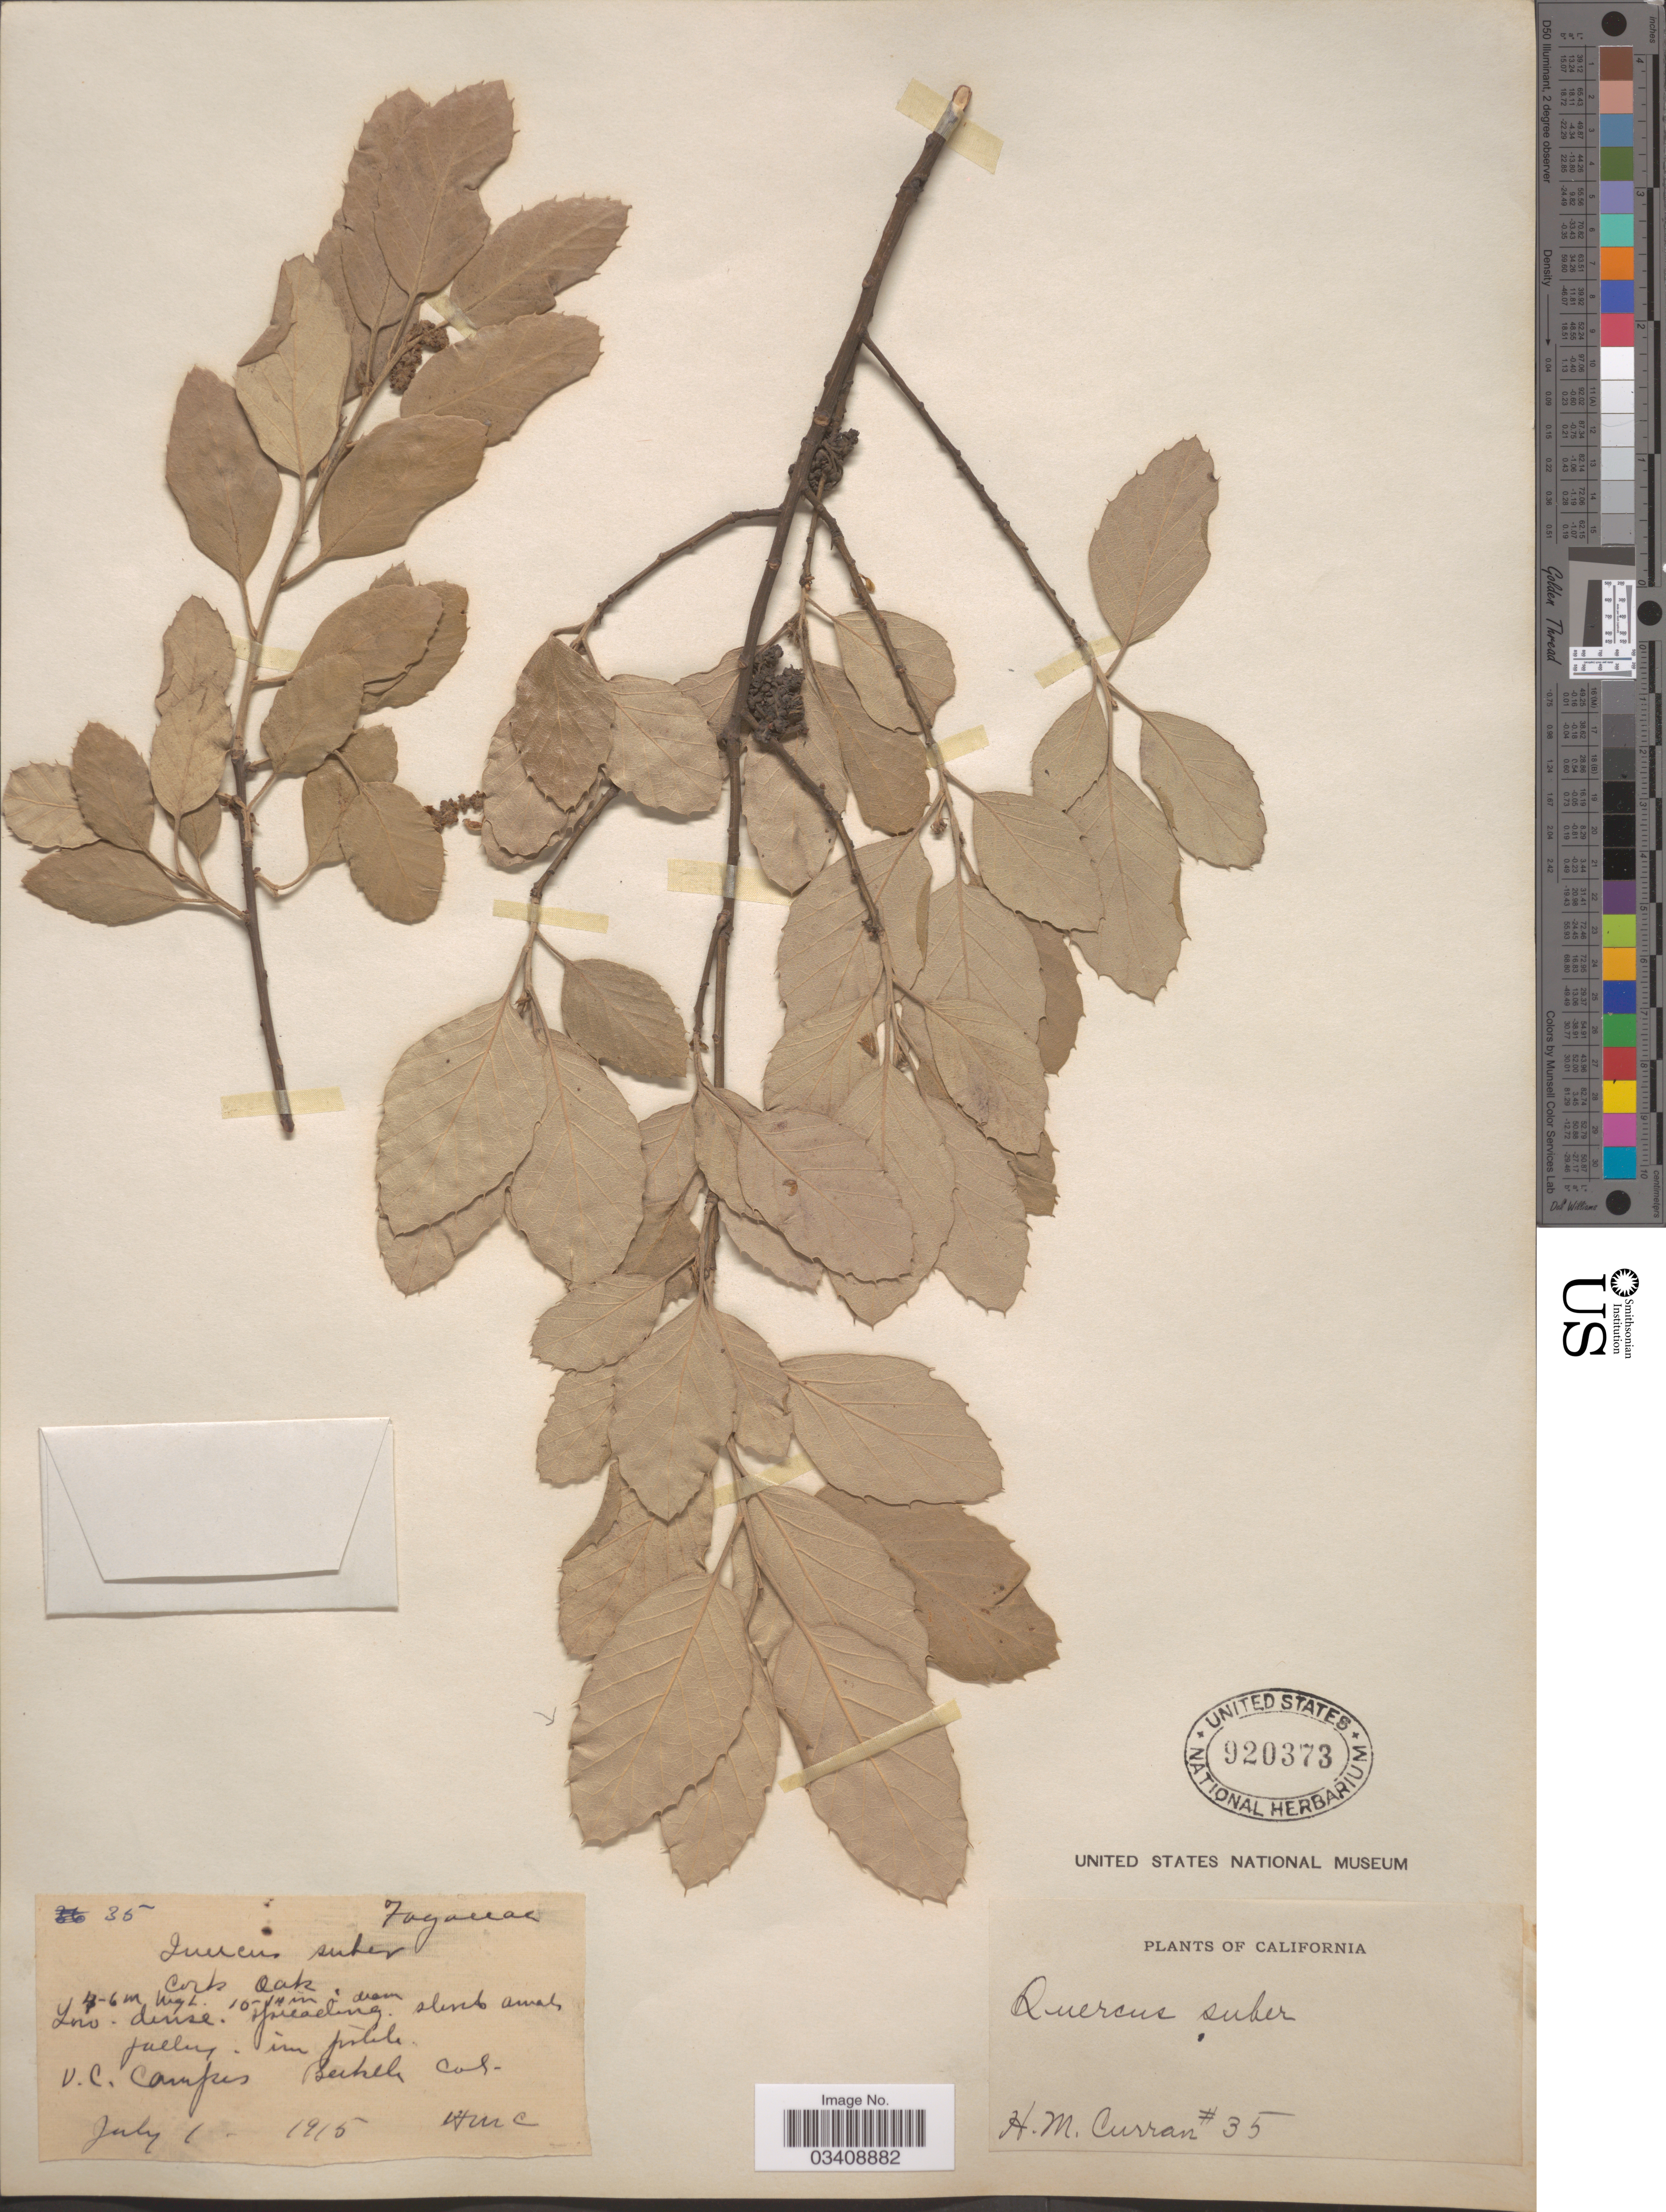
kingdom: Plantae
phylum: Tracheophyta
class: Magnoliopsida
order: Fagales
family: Fagaceae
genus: Quercus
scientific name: Quercus x subconvexa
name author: J.M. Tucker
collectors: H. M. Curran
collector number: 35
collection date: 1915-07-01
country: United States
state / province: California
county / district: Alameda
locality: U.C. Campus. Berkeley.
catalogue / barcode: US 920373